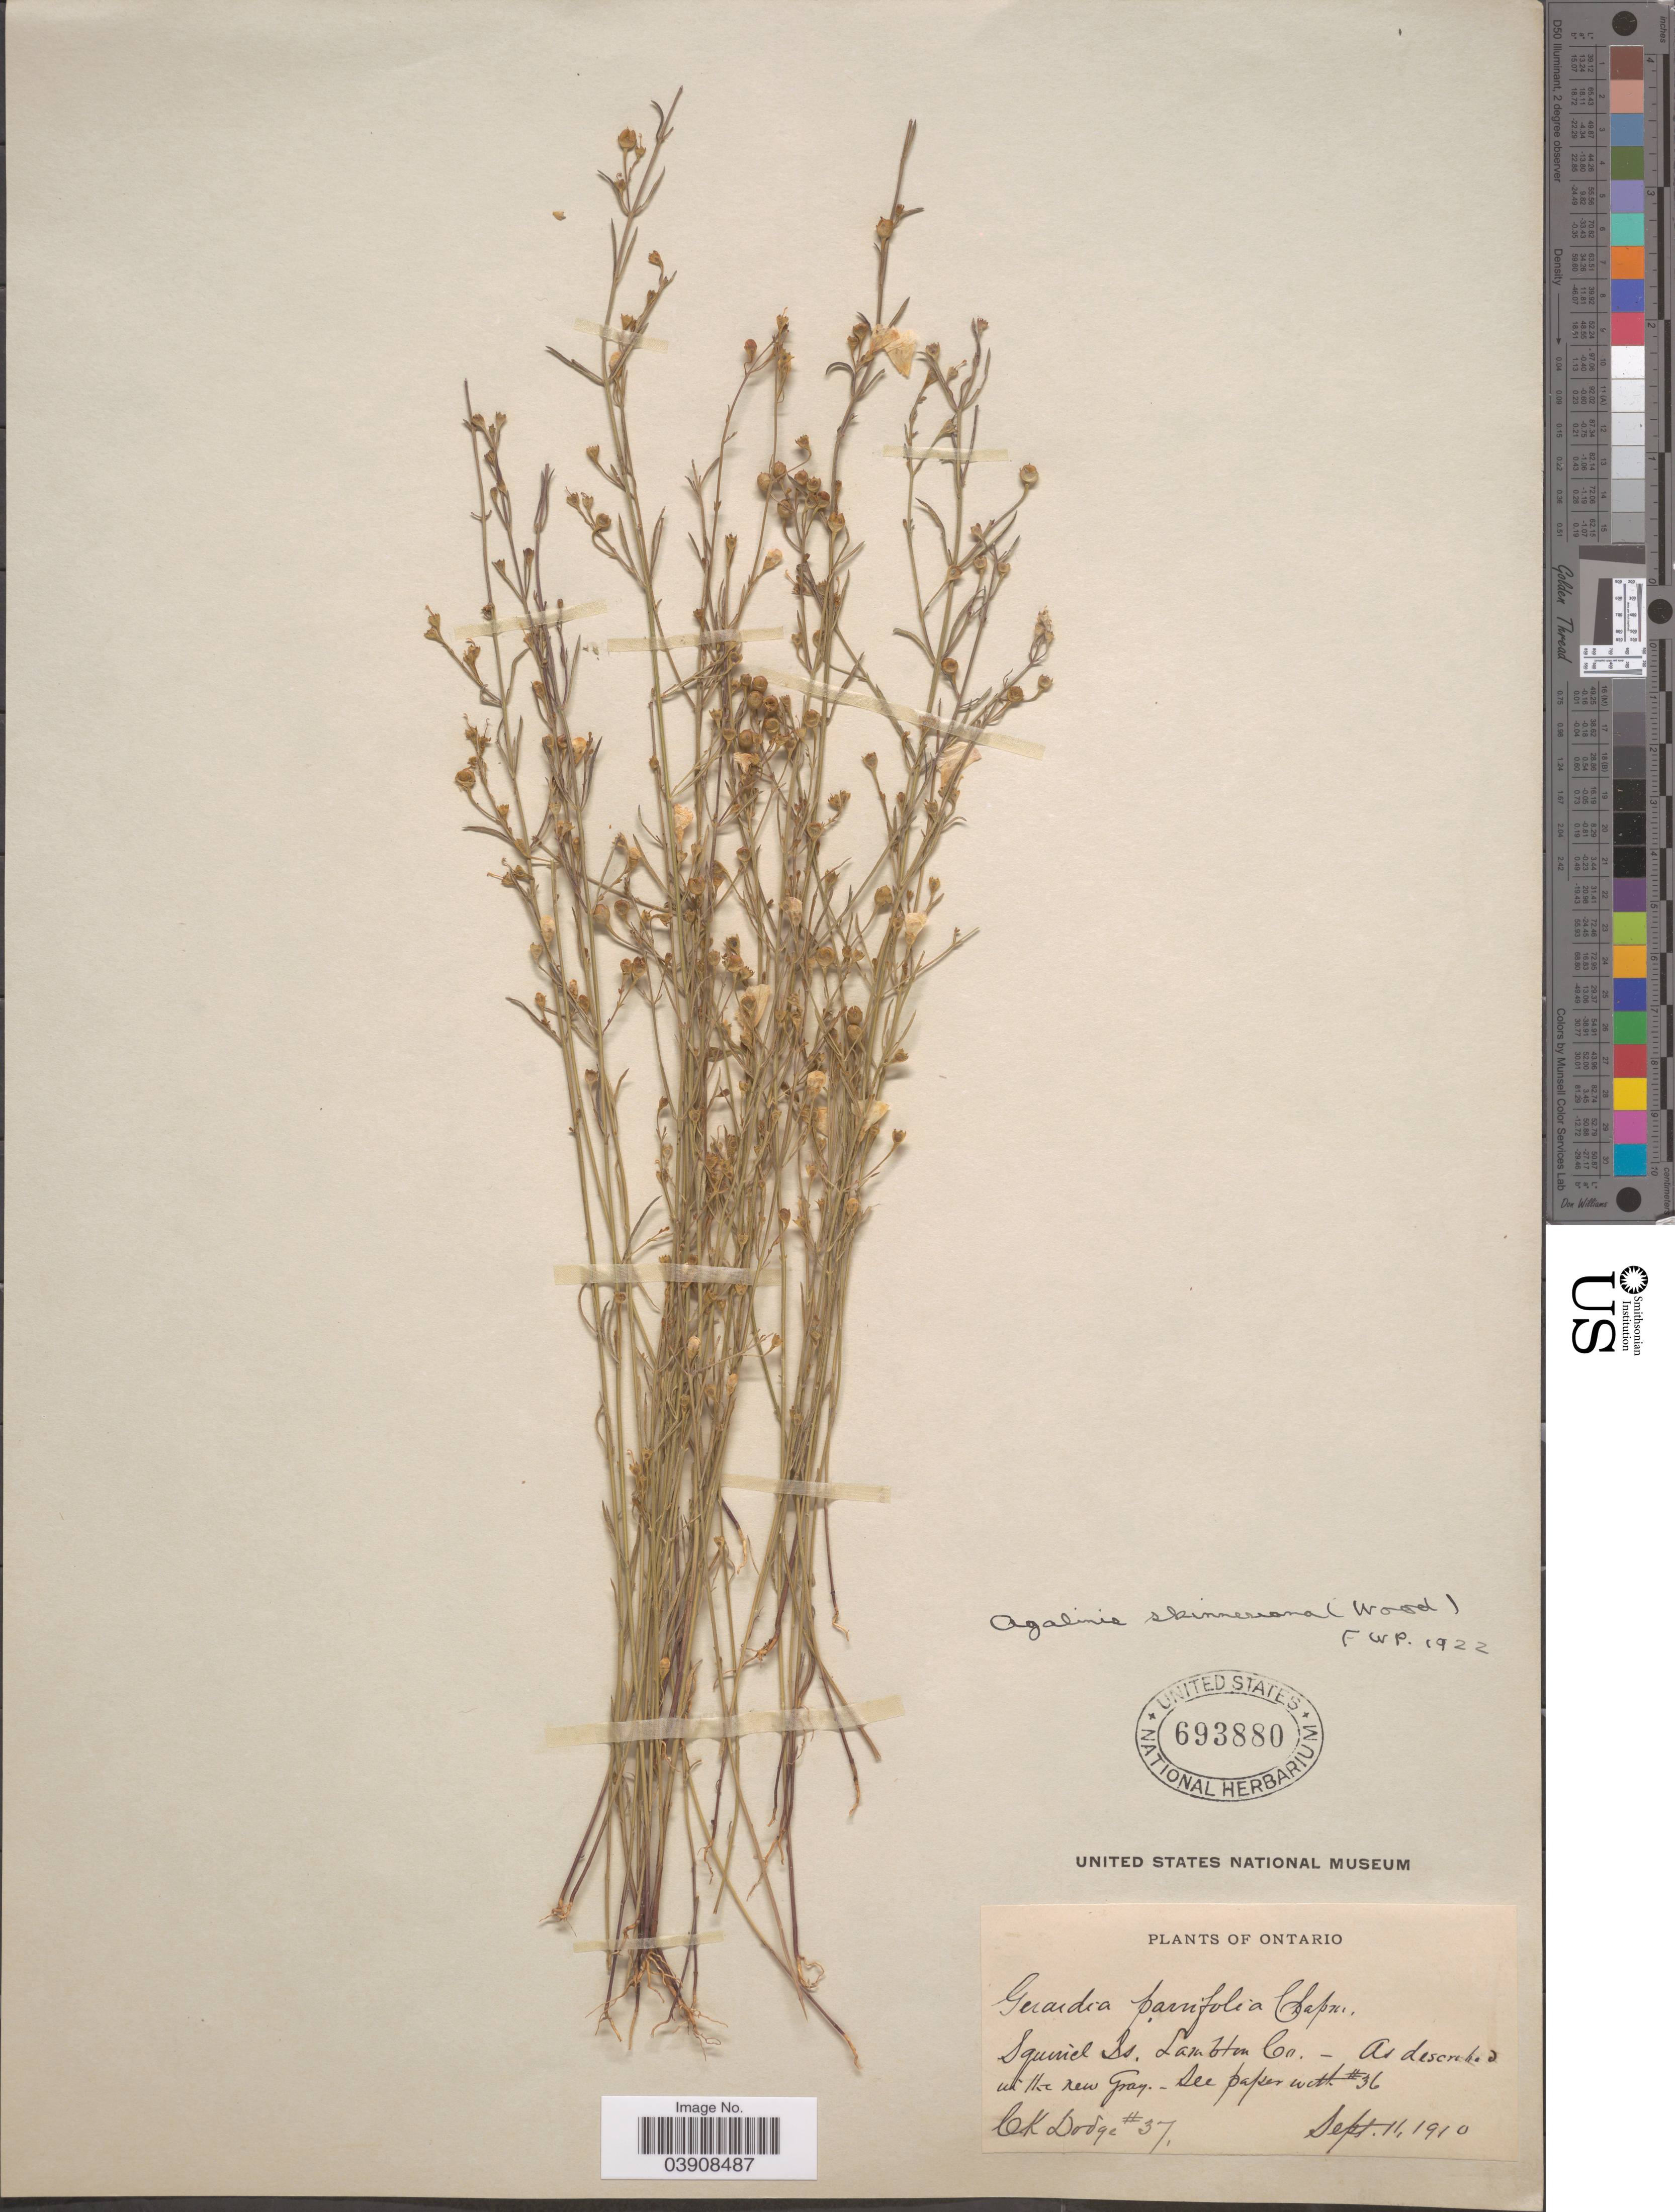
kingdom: Plantae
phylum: Tracheophyta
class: Magnoliopsida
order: Lamiales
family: Orobanchaceae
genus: Agalinis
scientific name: Agalinis skinneriana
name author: (Alph. Wood ex A. Gray) Britton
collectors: C. Dodge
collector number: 37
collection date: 1910-09-11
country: Canada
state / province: Ontario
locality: Squirrèl Is. Lambton Co.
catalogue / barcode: US 693880